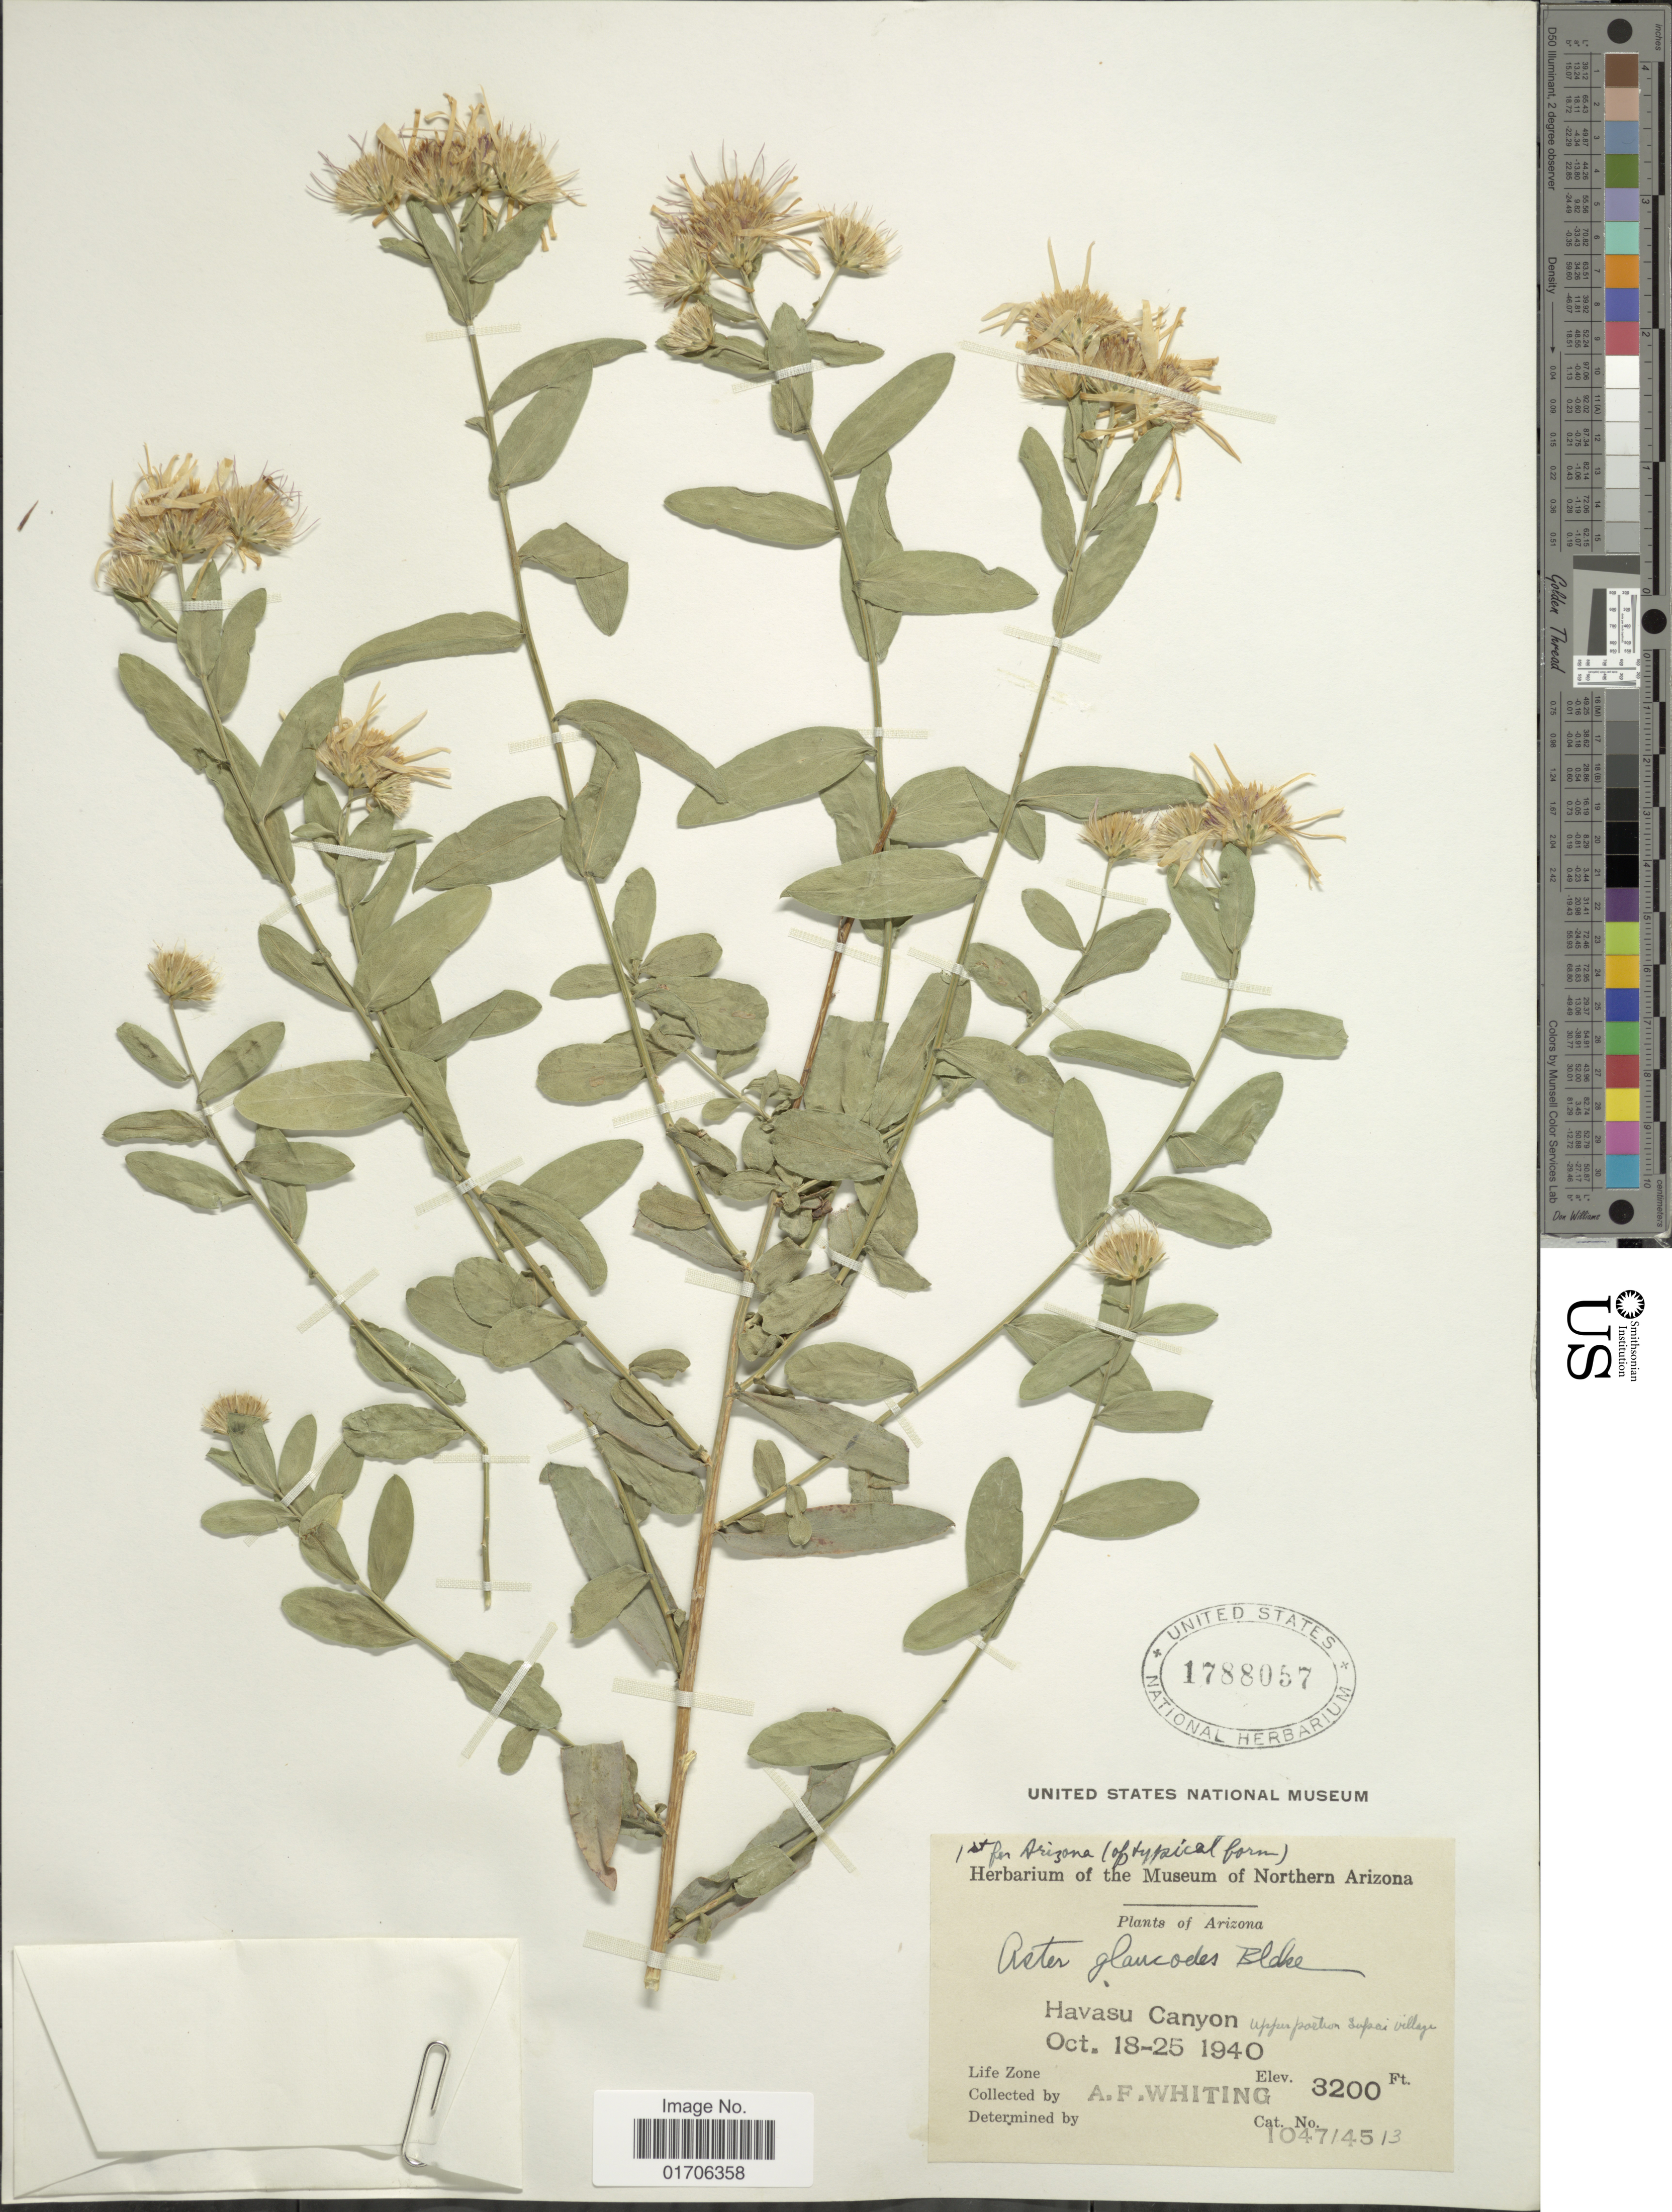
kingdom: Plantae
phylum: Tracheophyta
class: Magnoliopsida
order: Asterales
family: Asteraceae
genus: Eurybia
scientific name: Eurybia glauca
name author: (Nutt.) G.L. Nesom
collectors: A. F. Whiting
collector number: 1047/4513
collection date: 1940-10-18/1940-10-25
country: United States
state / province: Arizona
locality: Arizona. Havasu Canyon, upper poetrun Sopai village.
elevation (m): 975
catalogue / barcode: US 1788057